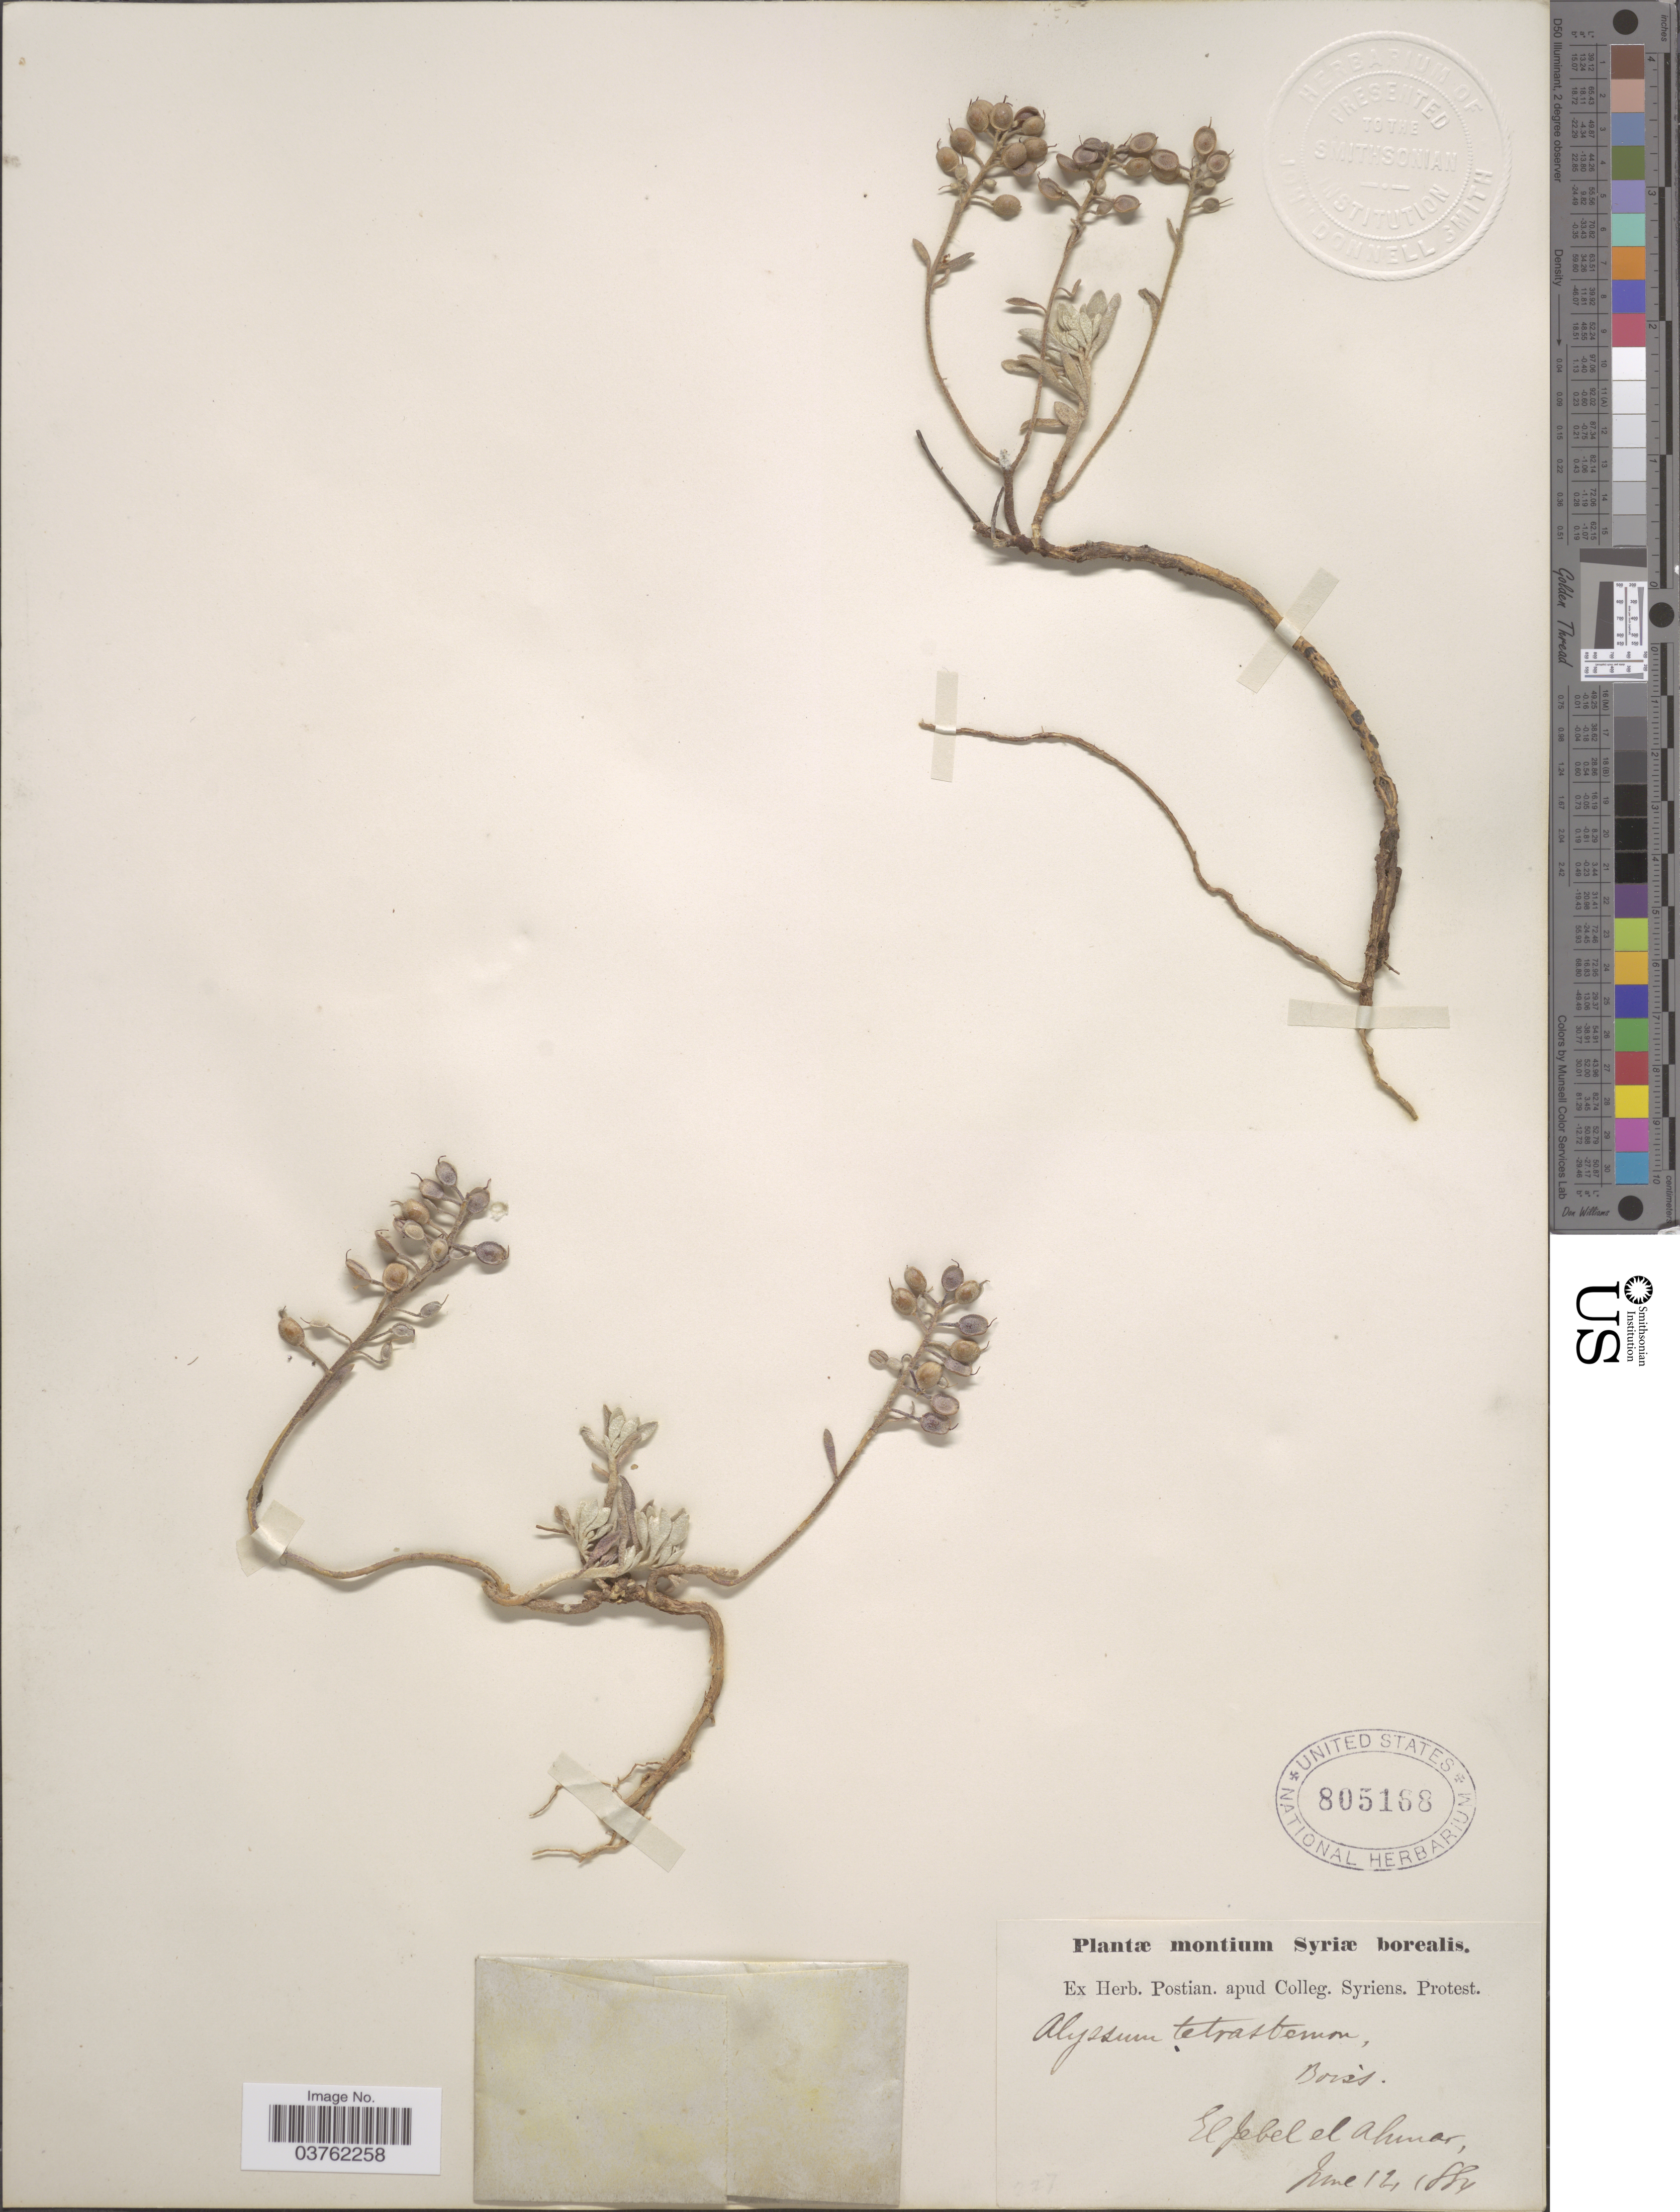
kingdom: Plantae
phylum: Tracheophyta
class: Magnoliopsida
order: Brassicales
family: Brassicaceae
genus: Alyssum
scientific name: Alyssum tetrastemon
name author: Boiss.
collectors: ex herb. Postian. apud Colleg. Syriens. Protest. USE "Fannie P. A. Shepard" (10308853) AS PRIMARY COLLECTOR INSTEAD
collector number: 227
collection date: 1884-06-12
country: Syria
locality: Montium Syriæ borealis. El Jebel el Ahma. [interpreted]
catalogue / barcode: US 805168